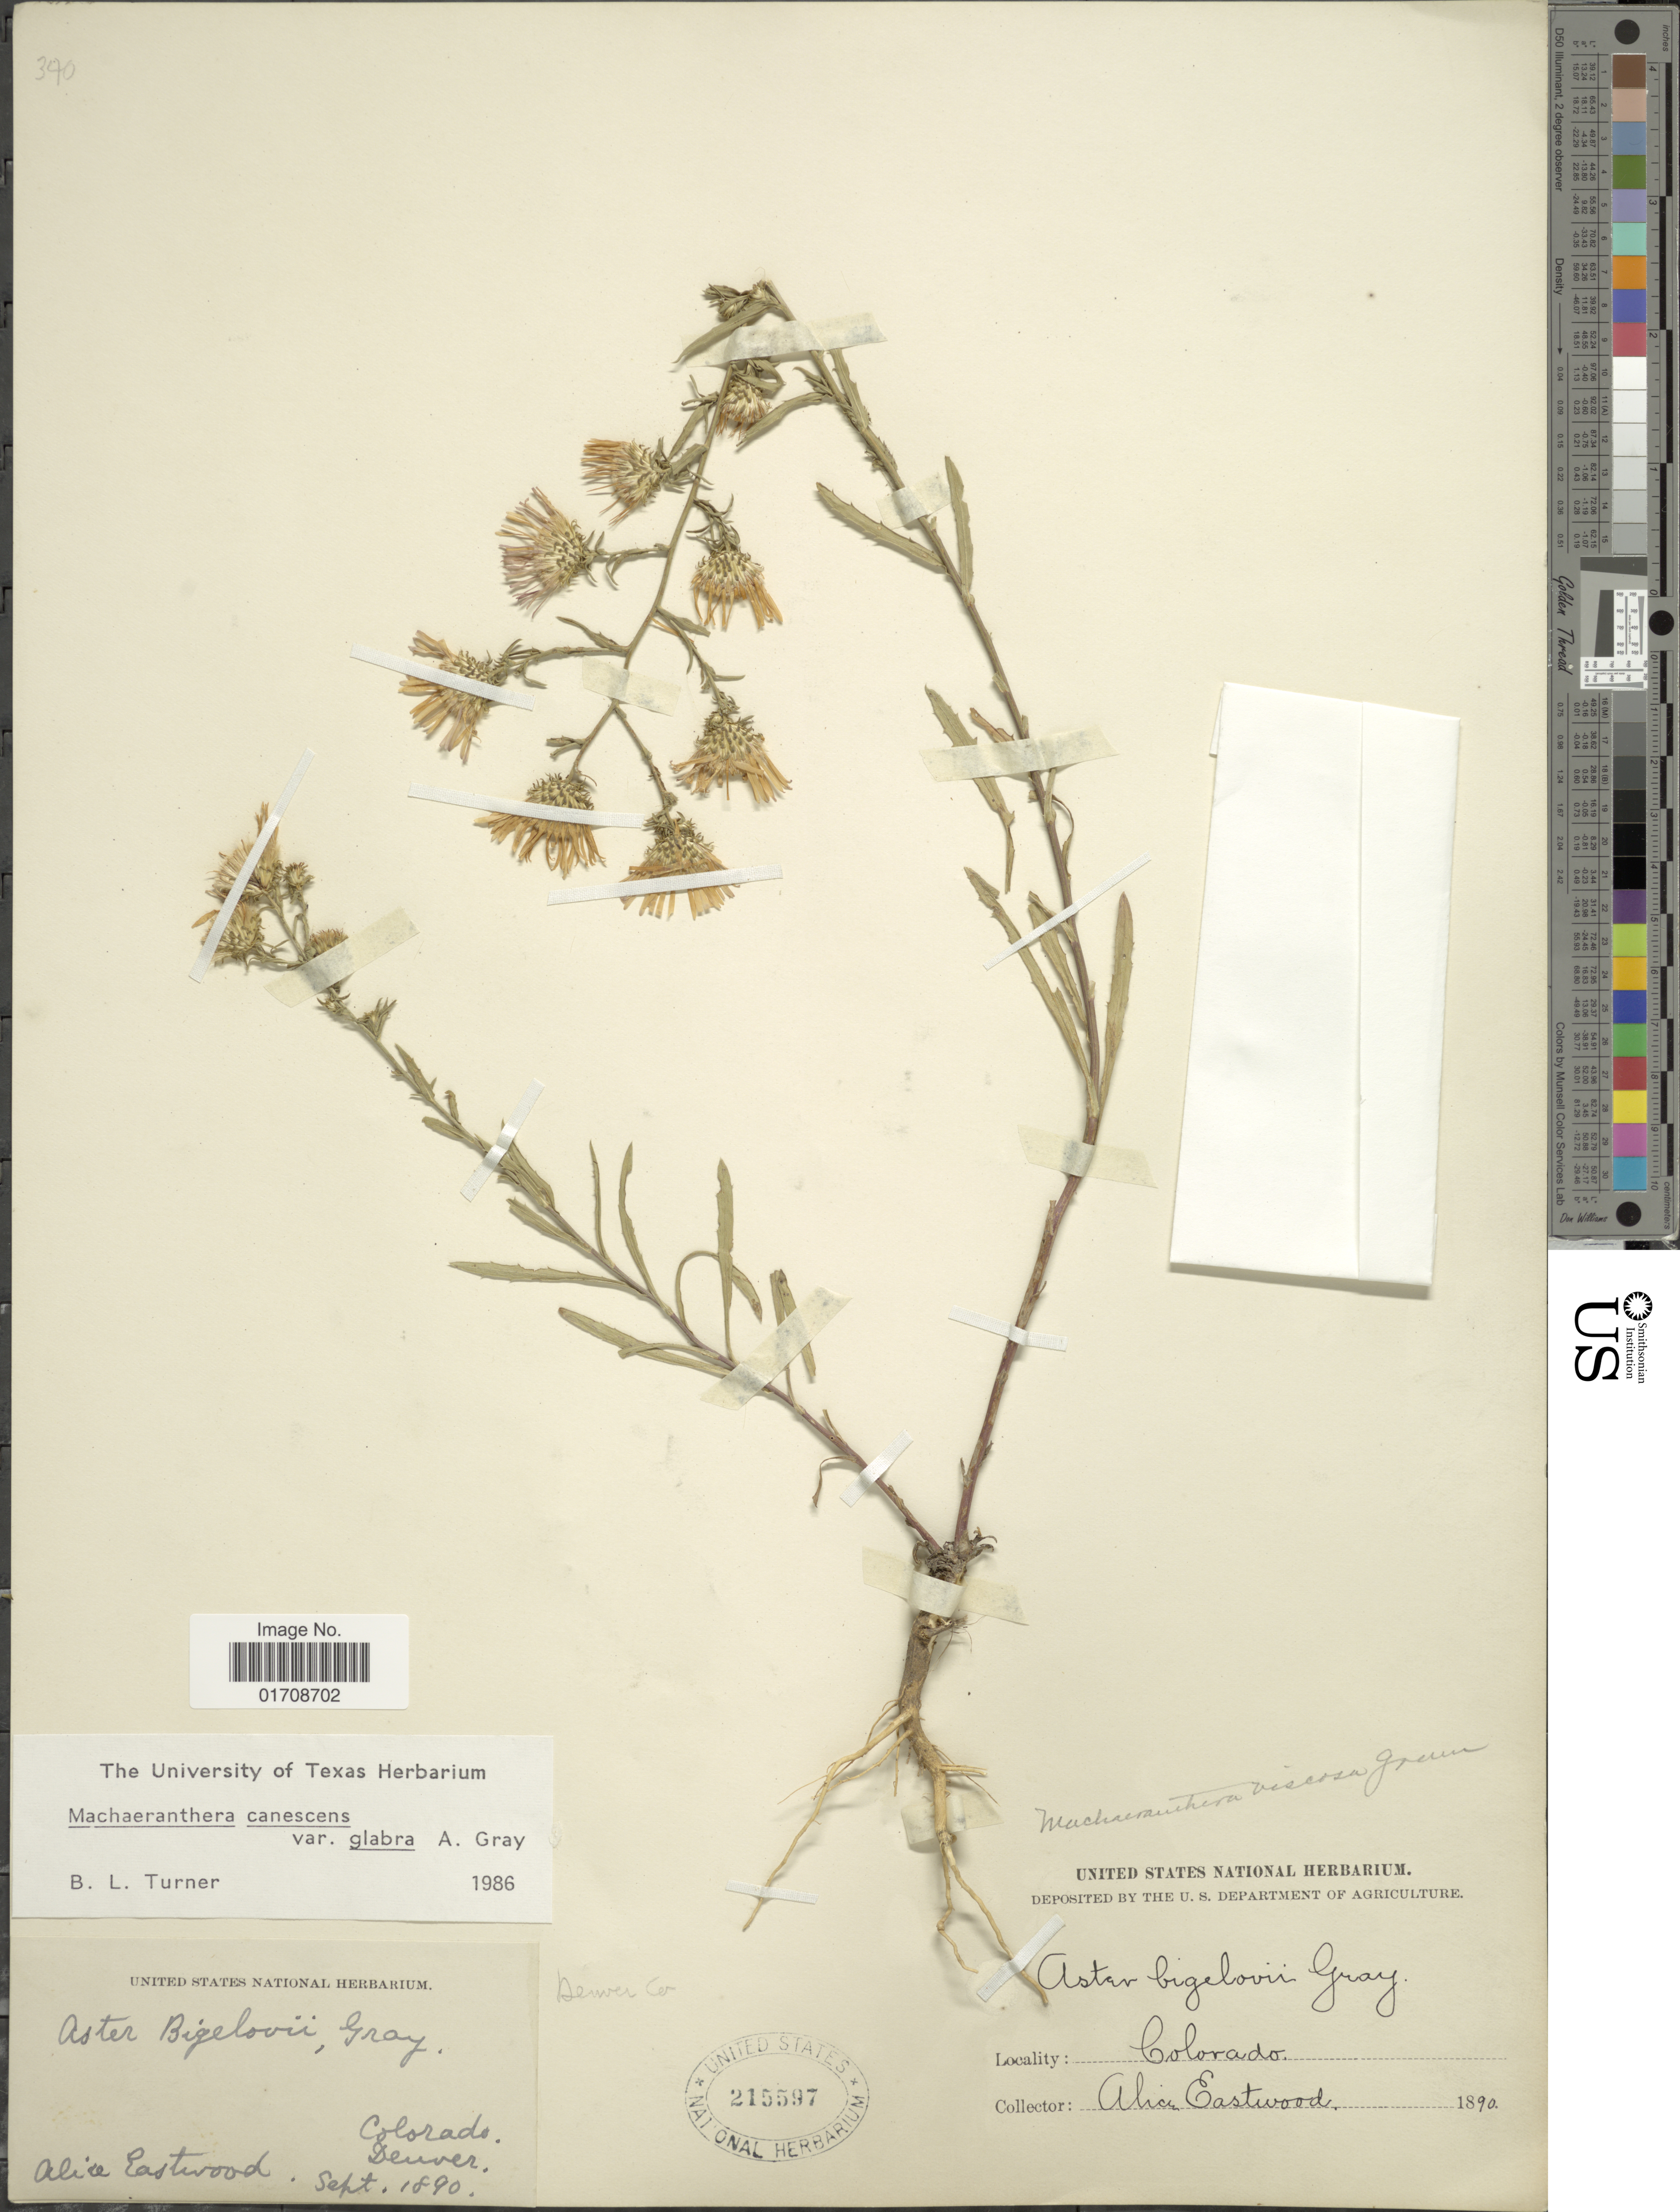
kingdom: Plantae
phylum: Tracheophyta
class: Magnoliopsida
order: Asterales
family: Asteraceae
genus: Machaeranthera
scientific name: Machaeranthera canescens var. glabra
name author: A. Gray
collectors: A. Eastwood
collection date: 1890-09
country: United States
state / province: Colorado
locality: Denver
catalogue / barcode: US 215597